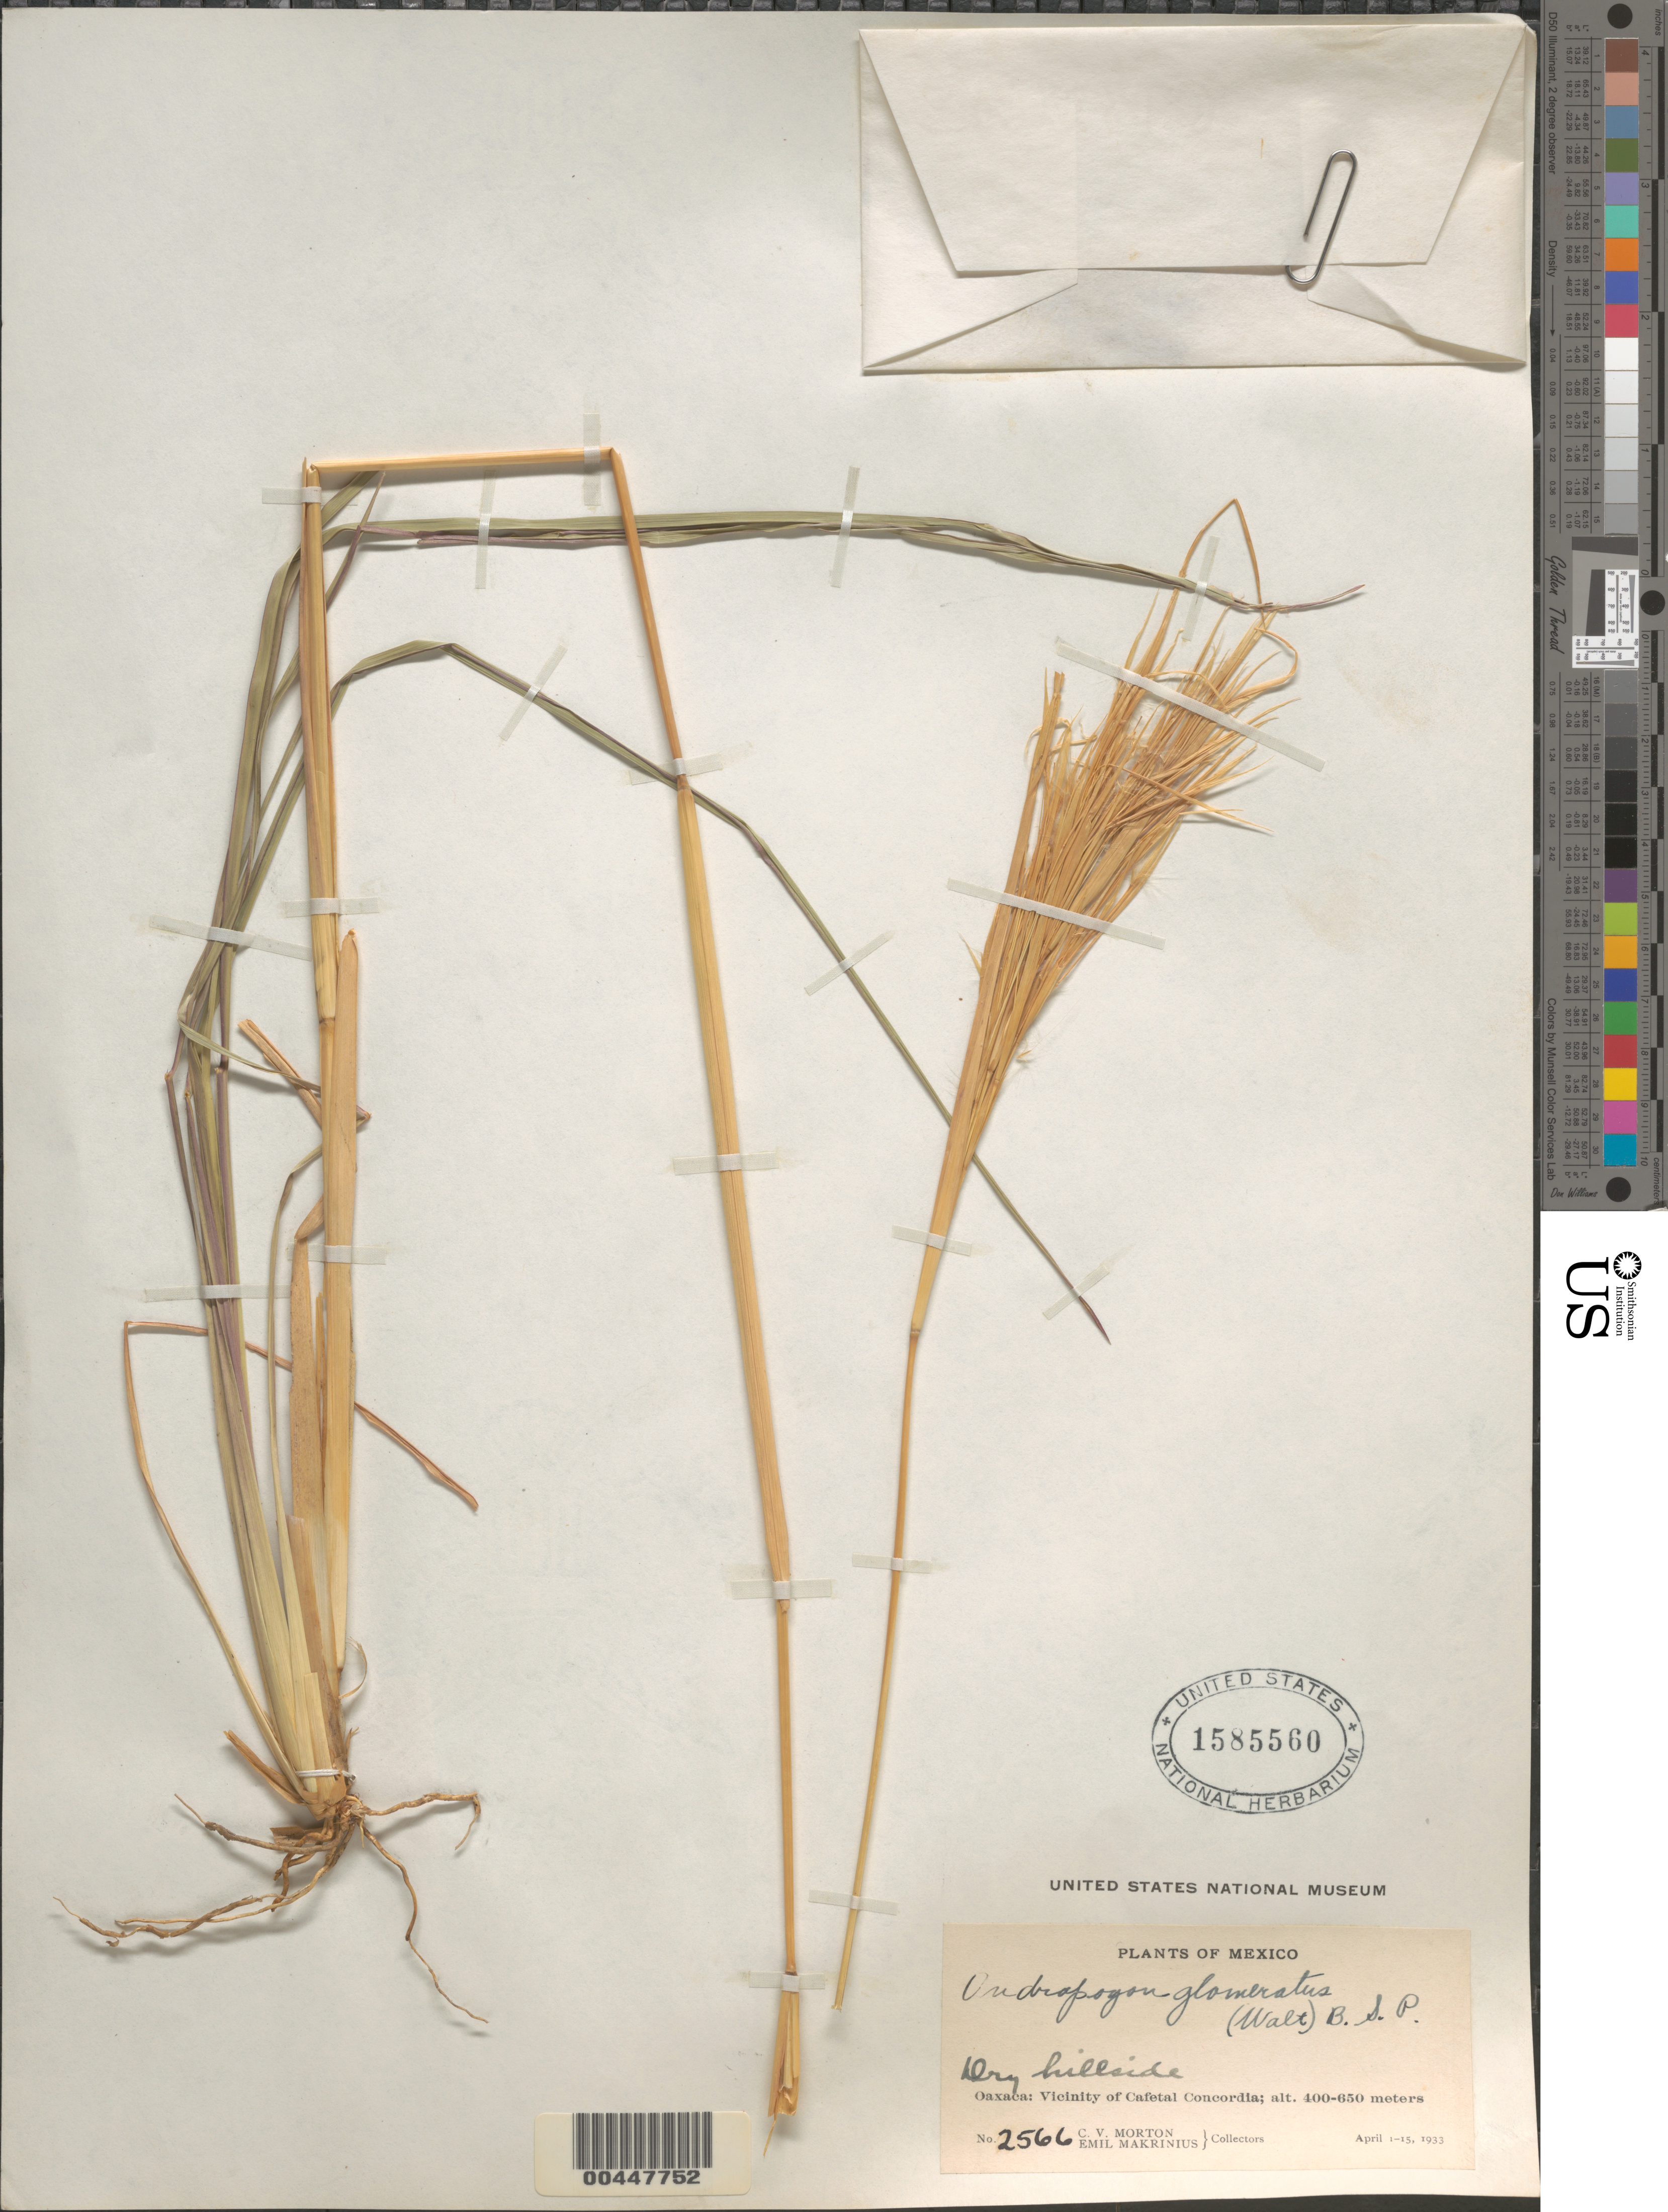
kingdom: Plantae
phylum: Tracheophyta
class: Liliopsida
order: Poales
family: Poaceae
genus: Andropogon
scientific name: Andropogon glomeratus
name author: (Walter) Britton, Stearns & Poggenb.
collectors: C. V. Morton & E. Makrinius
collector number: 2566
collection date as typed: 1 Apr 1933 to 15 Apr 1933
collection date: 1933-04-01/1933-04-15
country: Mexico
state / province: Oaxaca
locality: Vicinity of Cafetal Concordia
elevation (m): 400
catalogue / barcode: US 1585560